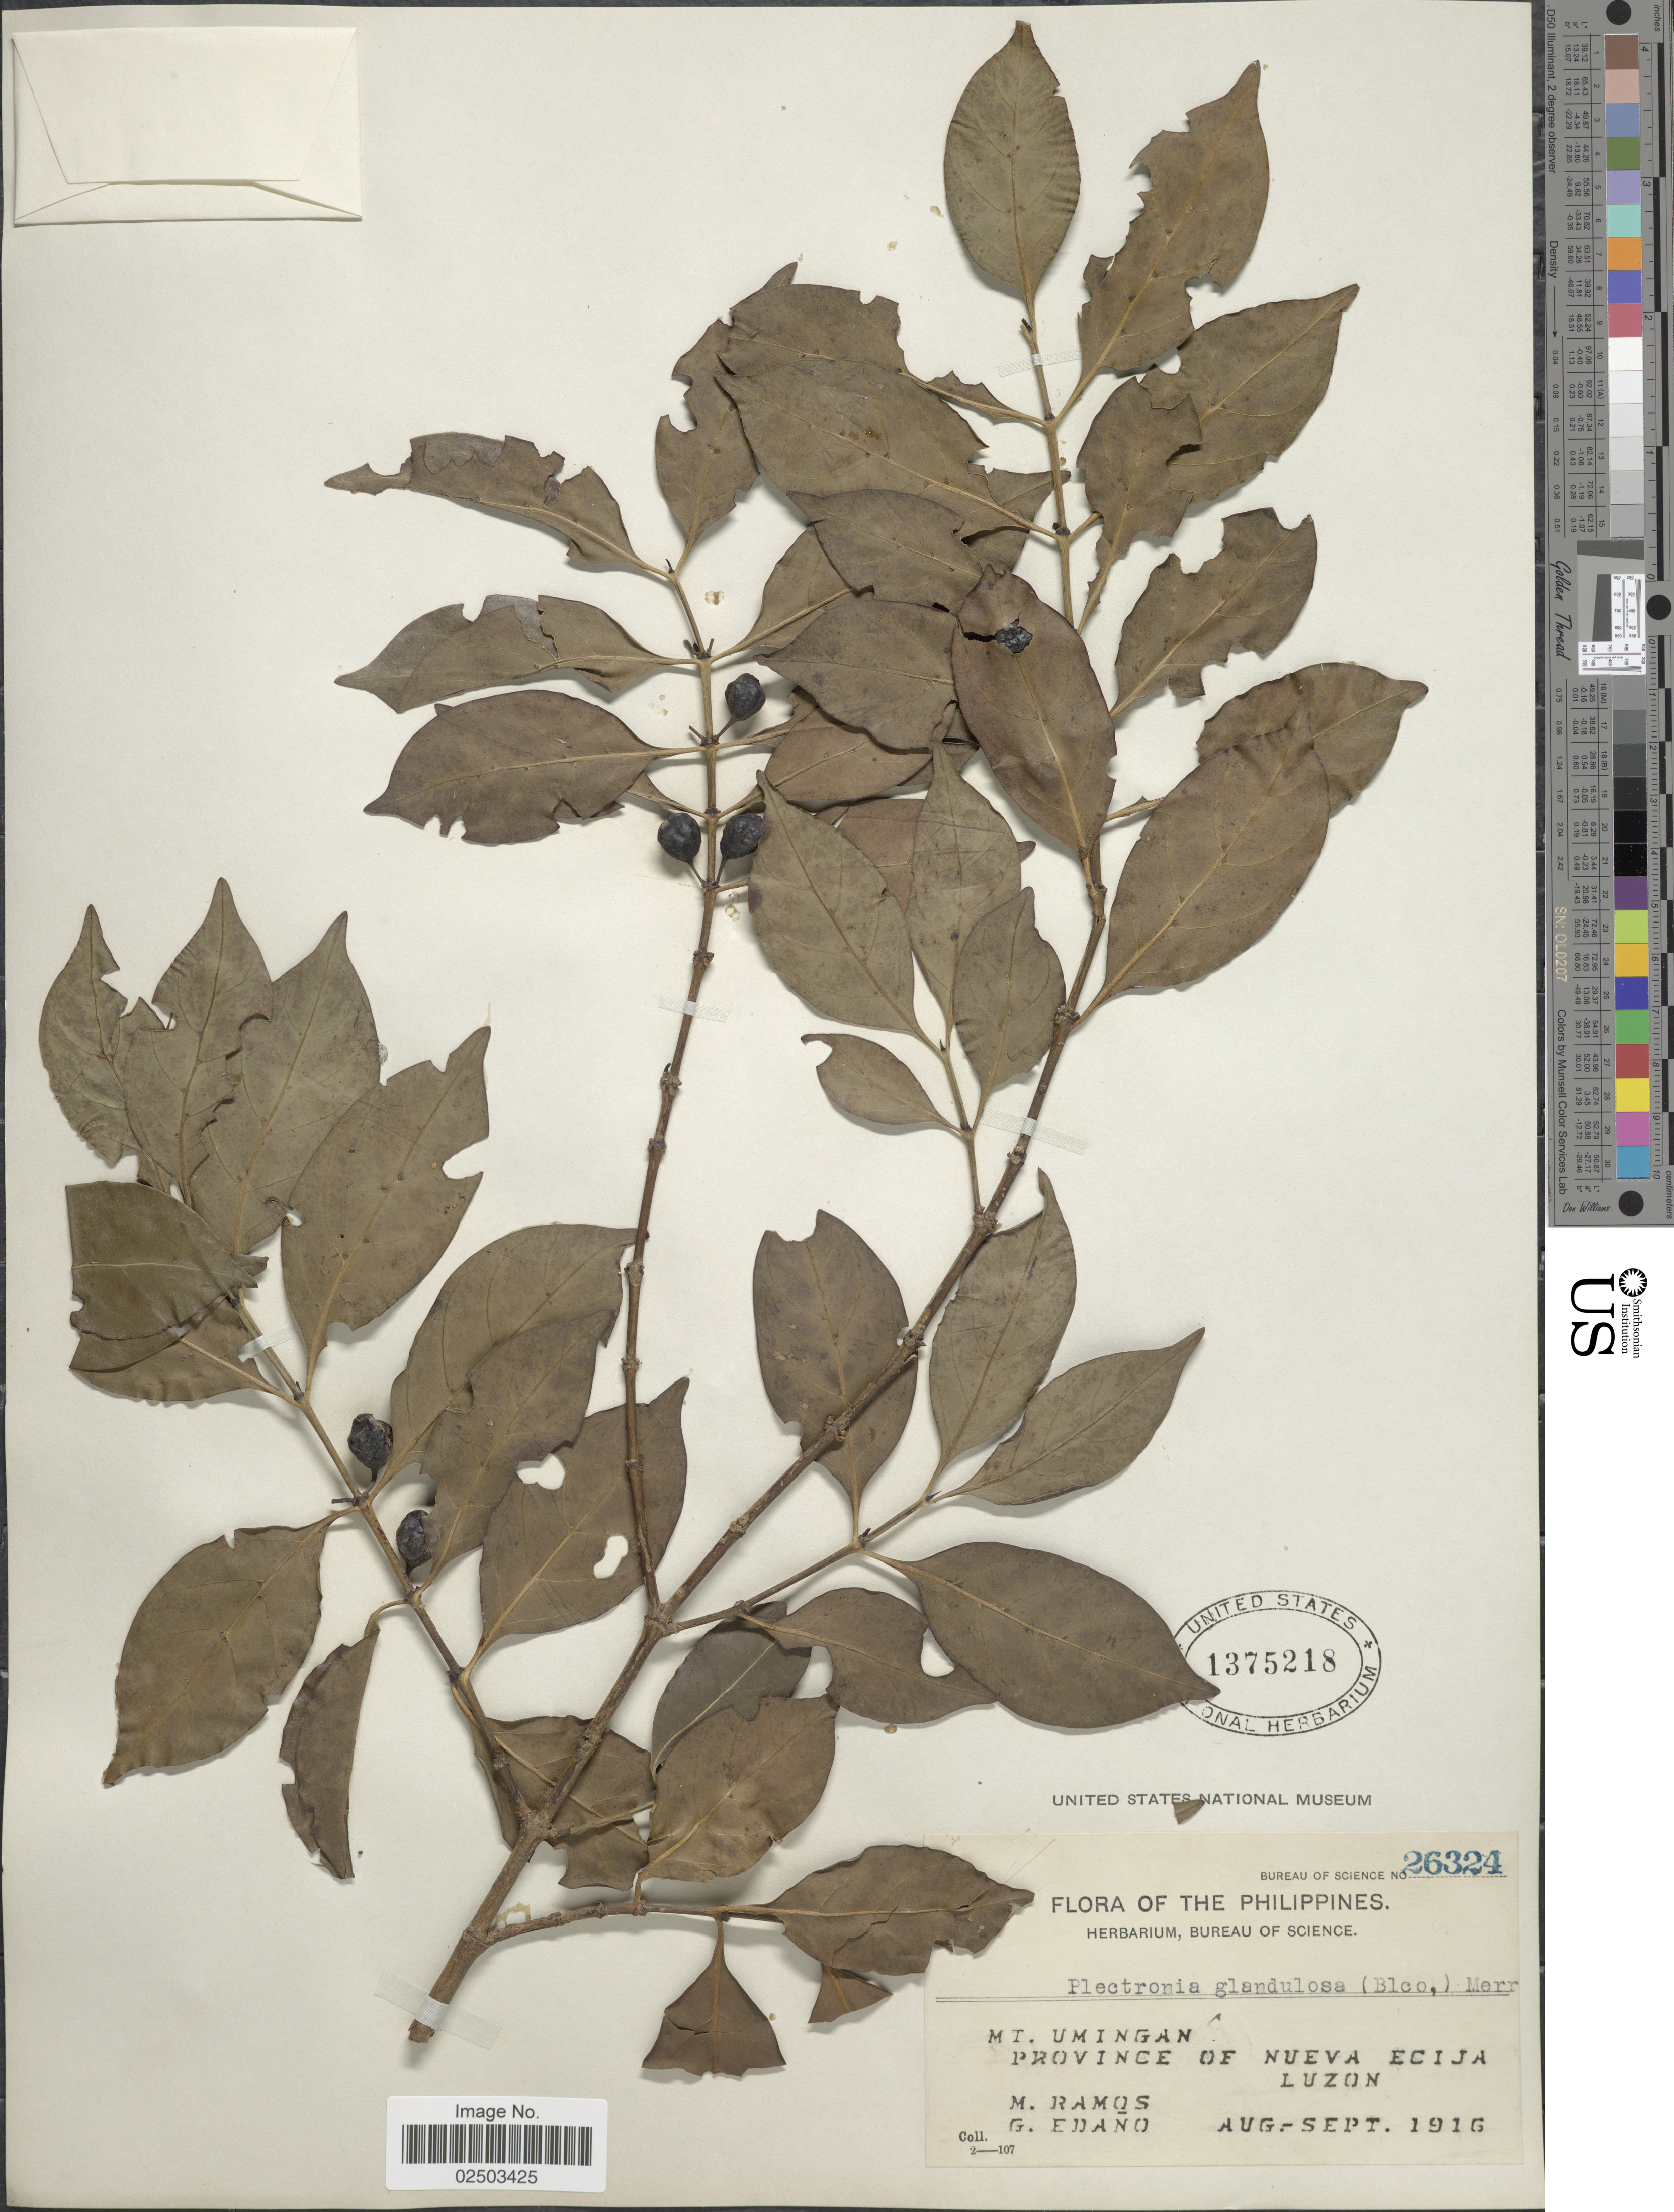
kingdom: Plantae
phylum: Tracheophyta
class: Magnoliopsida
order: Gentianales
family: Rubiaceae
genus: Canthium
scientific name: Canthium glandulosum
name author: (Blanco) Merr.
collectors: M. Ramos & G. Edaño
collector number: Bureau of Science 26324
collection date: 1916-08/1916-09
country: Philippines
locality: Mt. Umingan, Province of Nueva Ecija, Luzon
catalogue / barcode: US 1375218